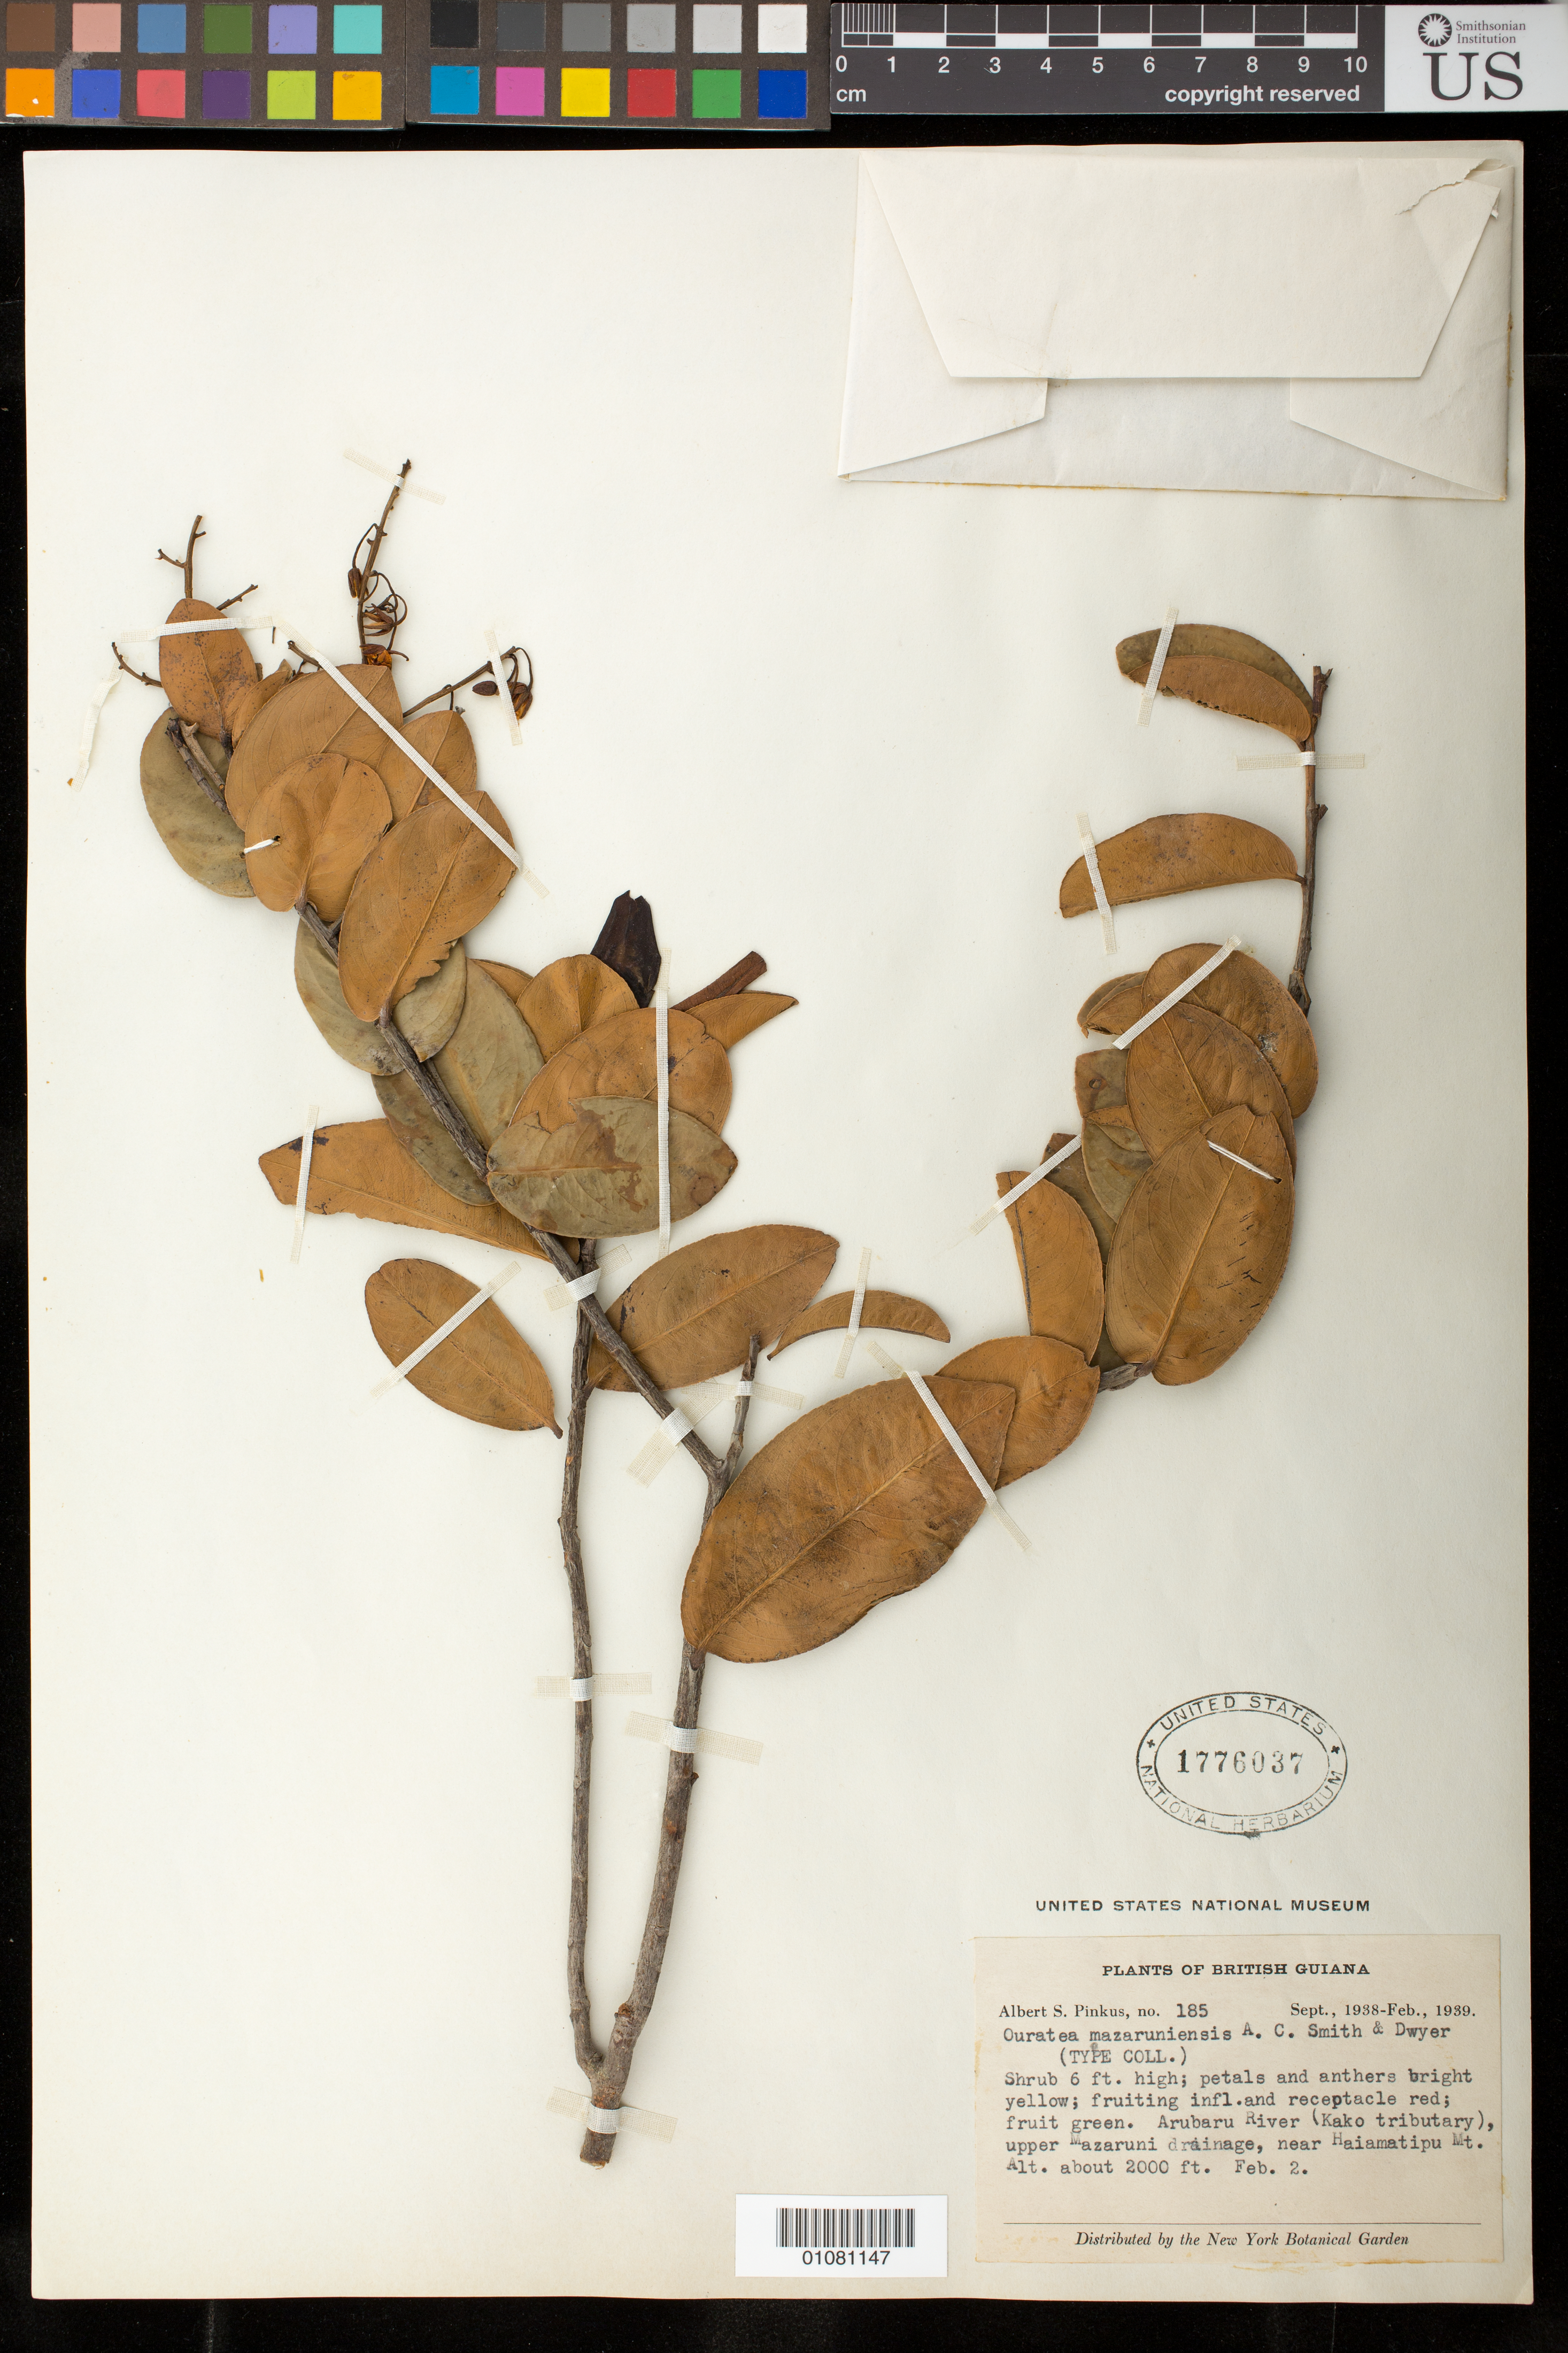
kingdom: Plantae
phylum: Tracheophyta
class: Magnoliopsida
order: Malpighiales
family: Ochnaceae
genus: Ouratea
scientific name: Ouratea mazaruniensis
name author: A.C. Sm. & Dwyer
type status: Isotype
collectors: A. Pinkus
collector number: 185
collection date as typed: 02 Feb 1939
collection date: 1939-02-02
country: Guyana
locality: British Guiana. Arubaru River (Kako Tributary), upper Mazaruni drainage, near Haiamatipu Mt.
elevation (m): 610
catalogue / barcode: US 1776037